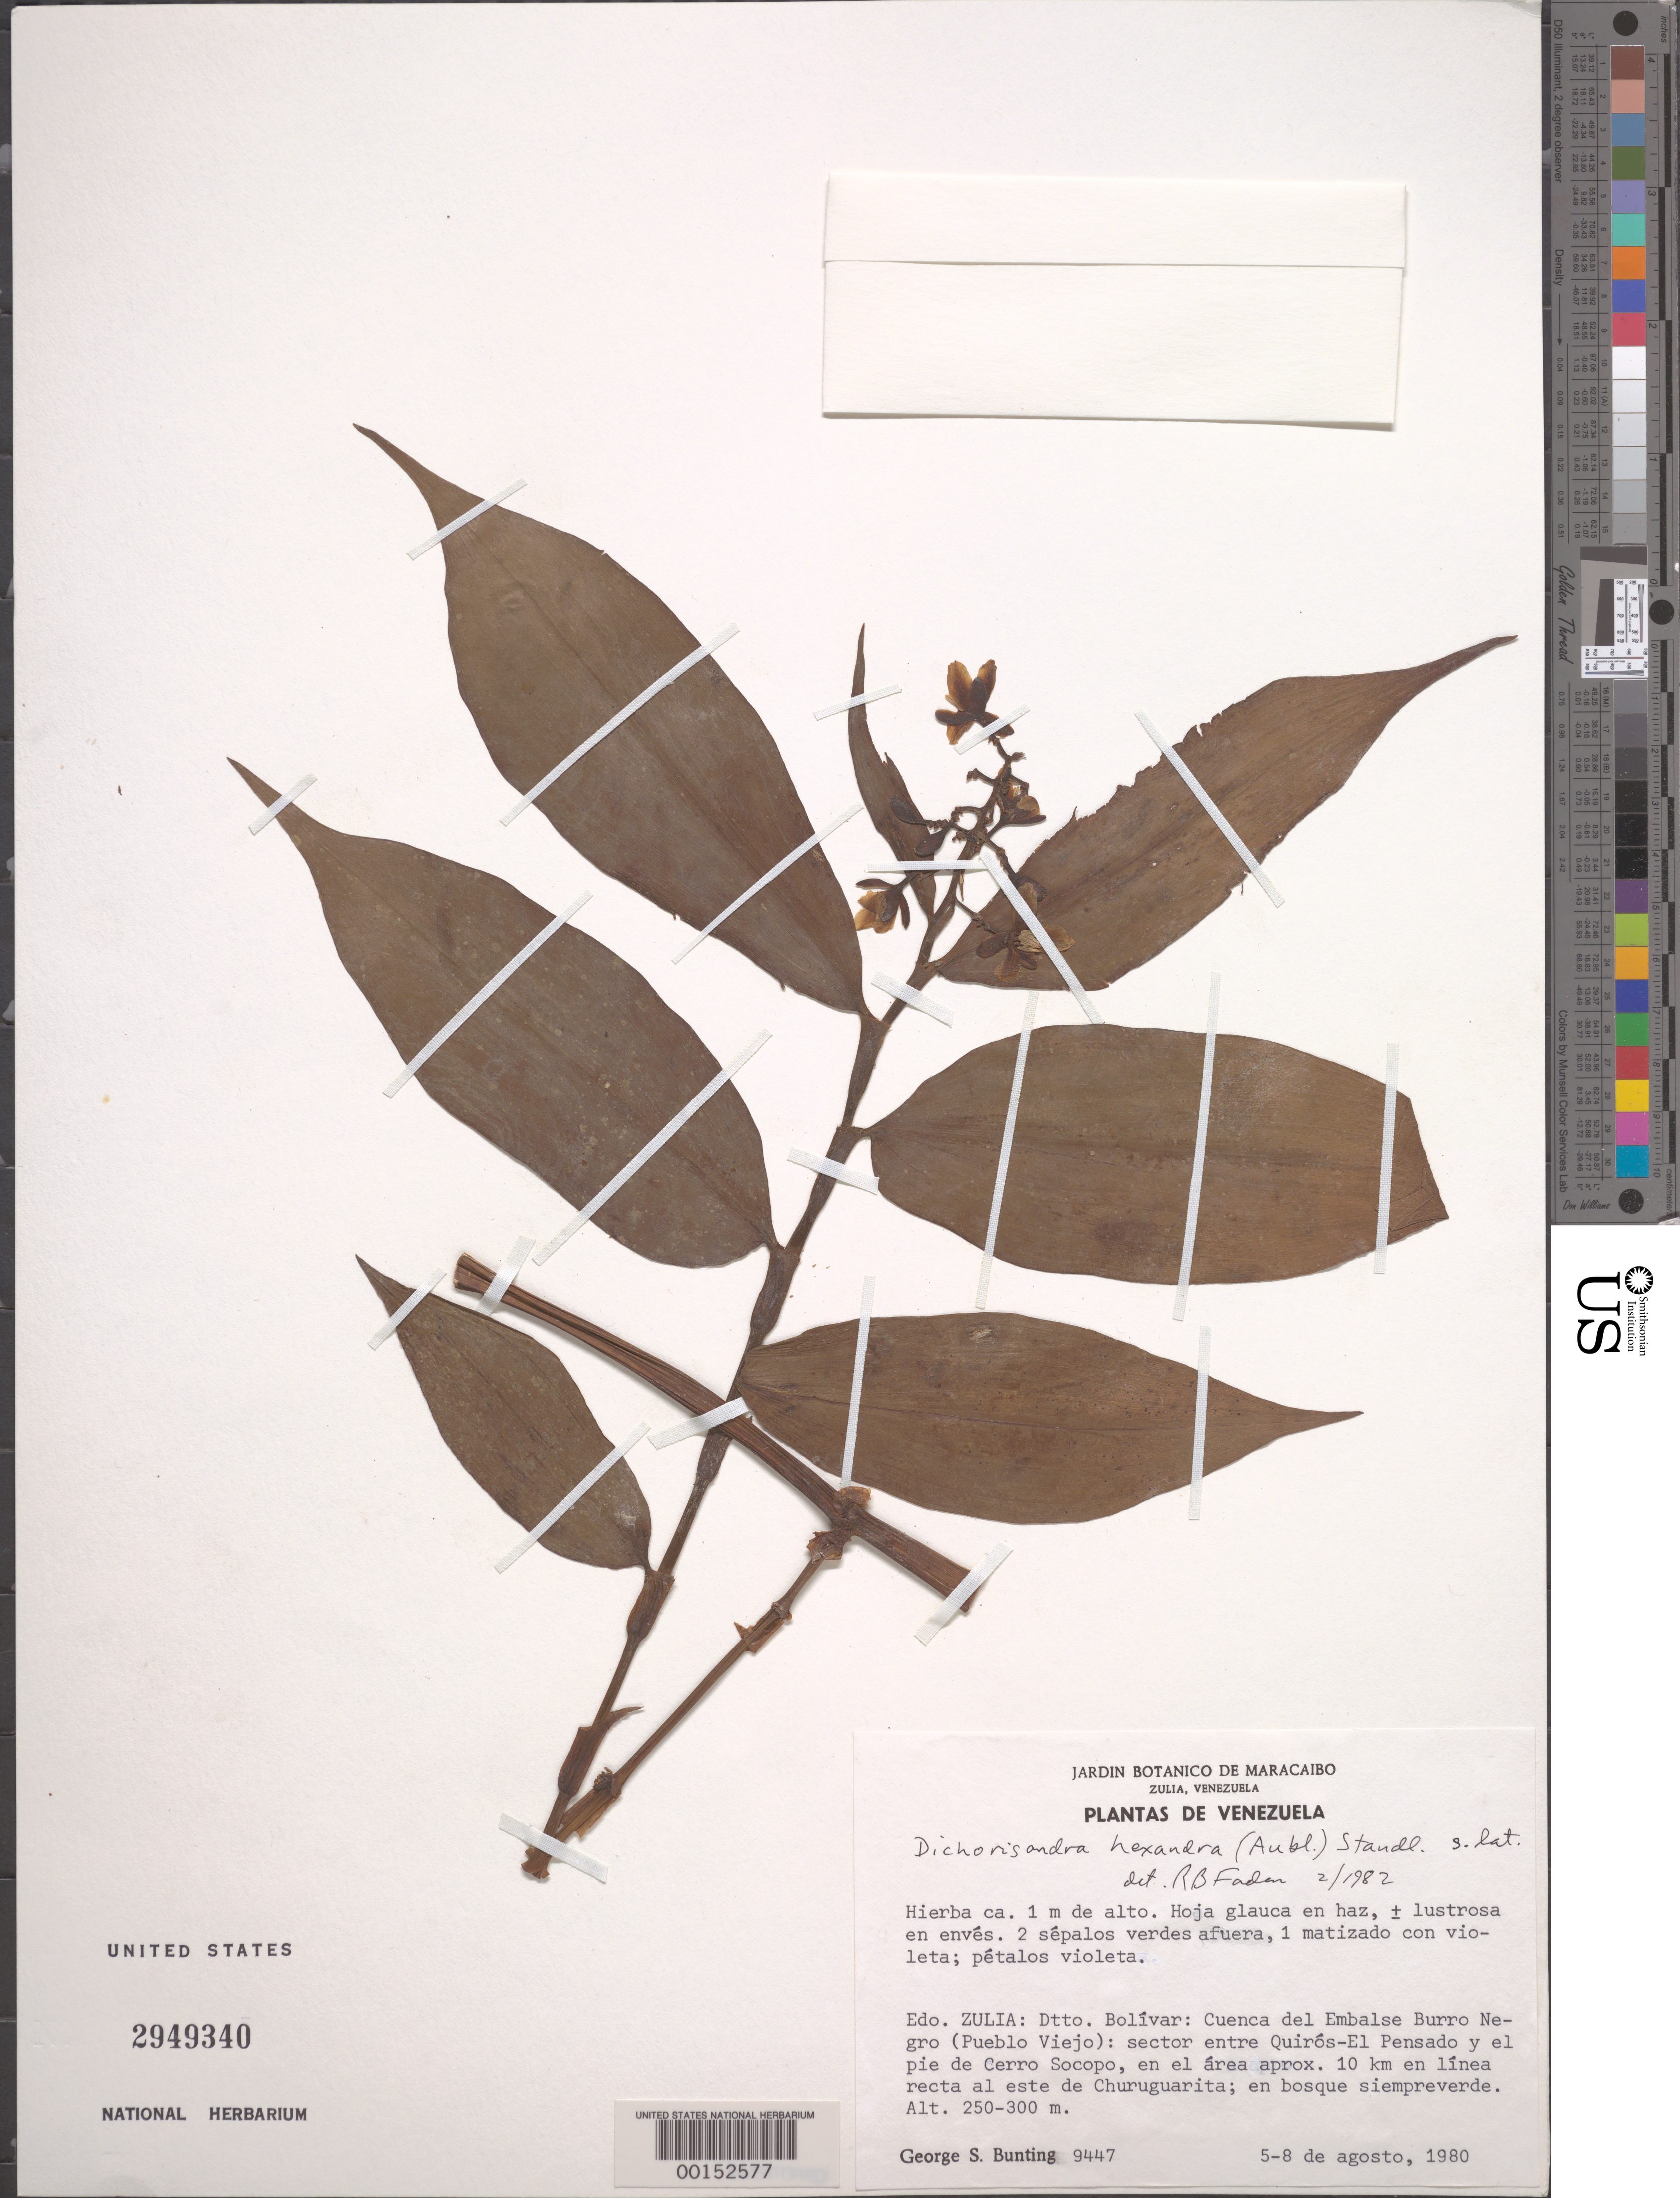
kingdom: Plantae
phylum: Tracheophyta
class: Liliopsida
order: Commelinales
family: Commelinaceae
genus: Dichorisandra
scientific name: Dichorisandra hexandra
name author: (Aubl.) Standl.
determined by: Faden, Robert B., (US), Smithsonian Institution - National Museum of Natural History (UNITED STATES)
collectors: G. S. Bunting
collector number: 9447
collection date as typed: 05 Aug 1980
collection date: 1980-08-05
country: Venezuela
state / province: Zulia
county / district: Simón Bolívar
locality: Embalse burro negro, pueblo viejo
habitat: Evergreen forest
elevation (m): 250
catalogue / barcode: US 2949340